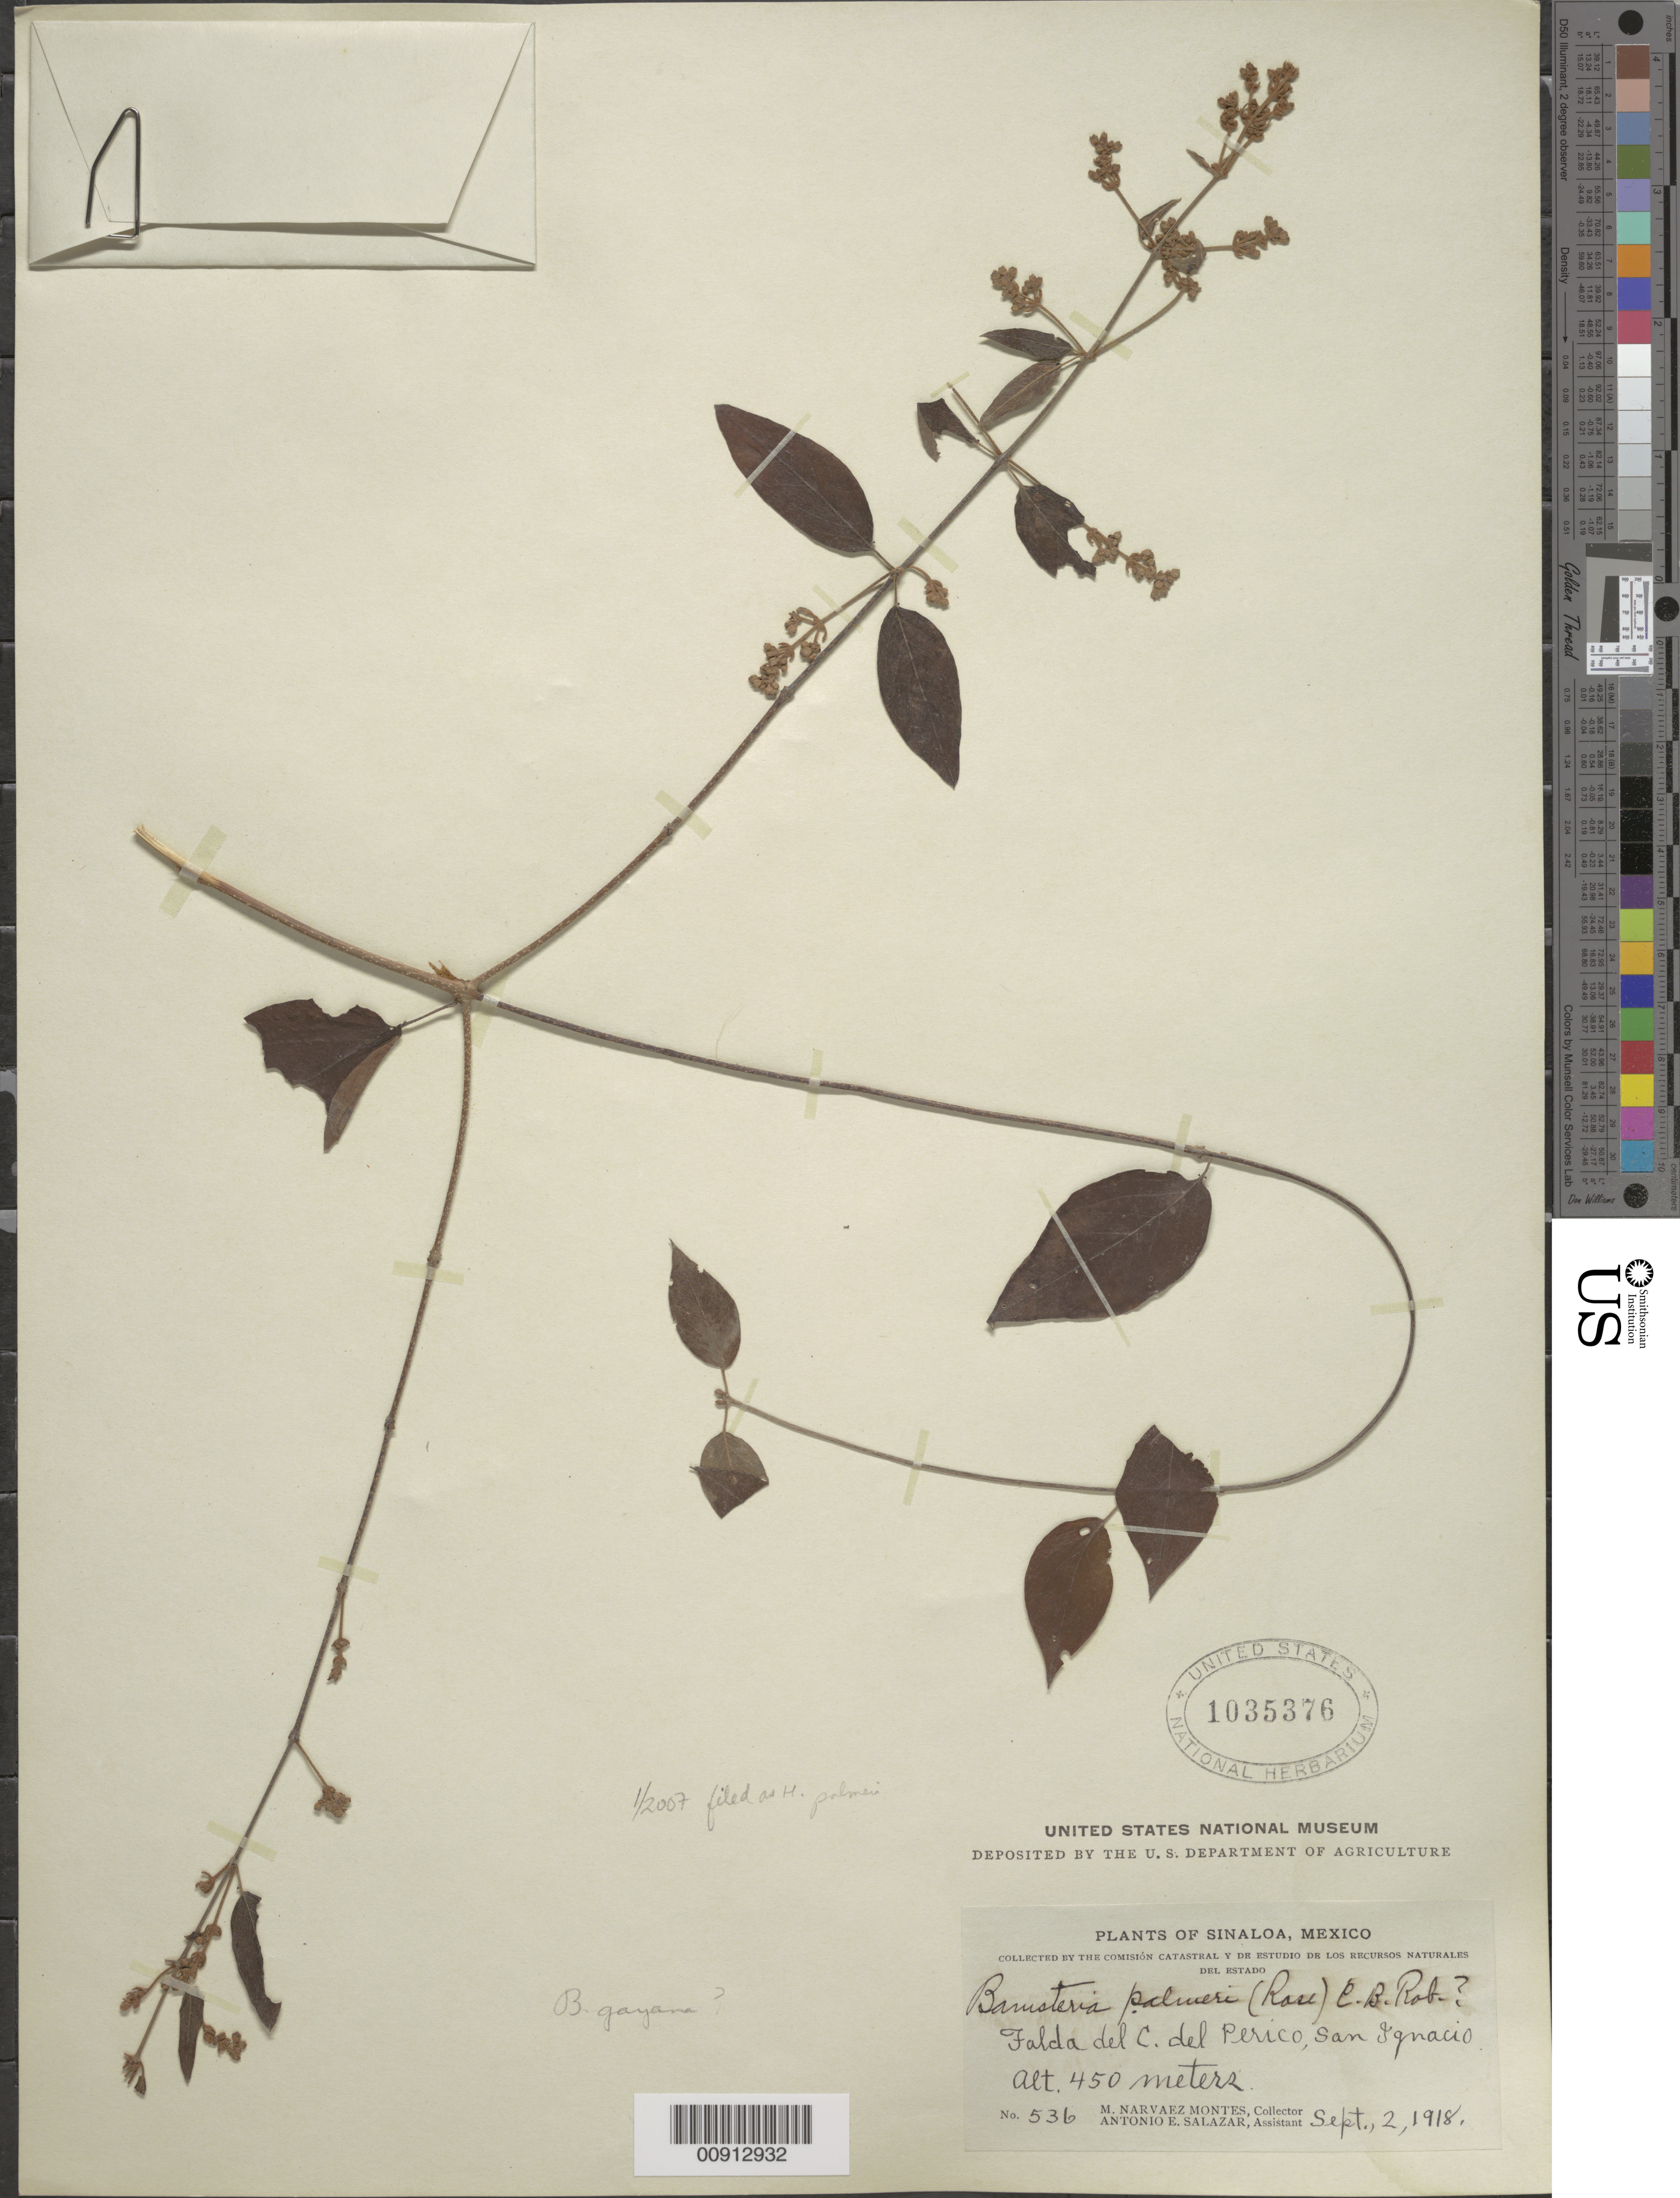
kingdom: Plantae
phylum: Tracheophyta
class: Magnoliopsida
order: Malpighiales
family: Malpighiaceae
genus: Heteropterys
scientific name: Heteropterys sp.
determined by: Strong, Mark T., (BOT), Smithsonian Institution - National Museum of Natural History (UNITED STATES)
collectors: M. Narvaez-Montes & A. E. Salazar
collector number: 536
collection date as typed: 02 Sep 1918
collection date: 1918-09-02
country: Mexico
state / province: Sinaloa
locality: Falda del C. del Perico, San Ignacio, Sinaloa.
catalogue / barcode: US 1035376